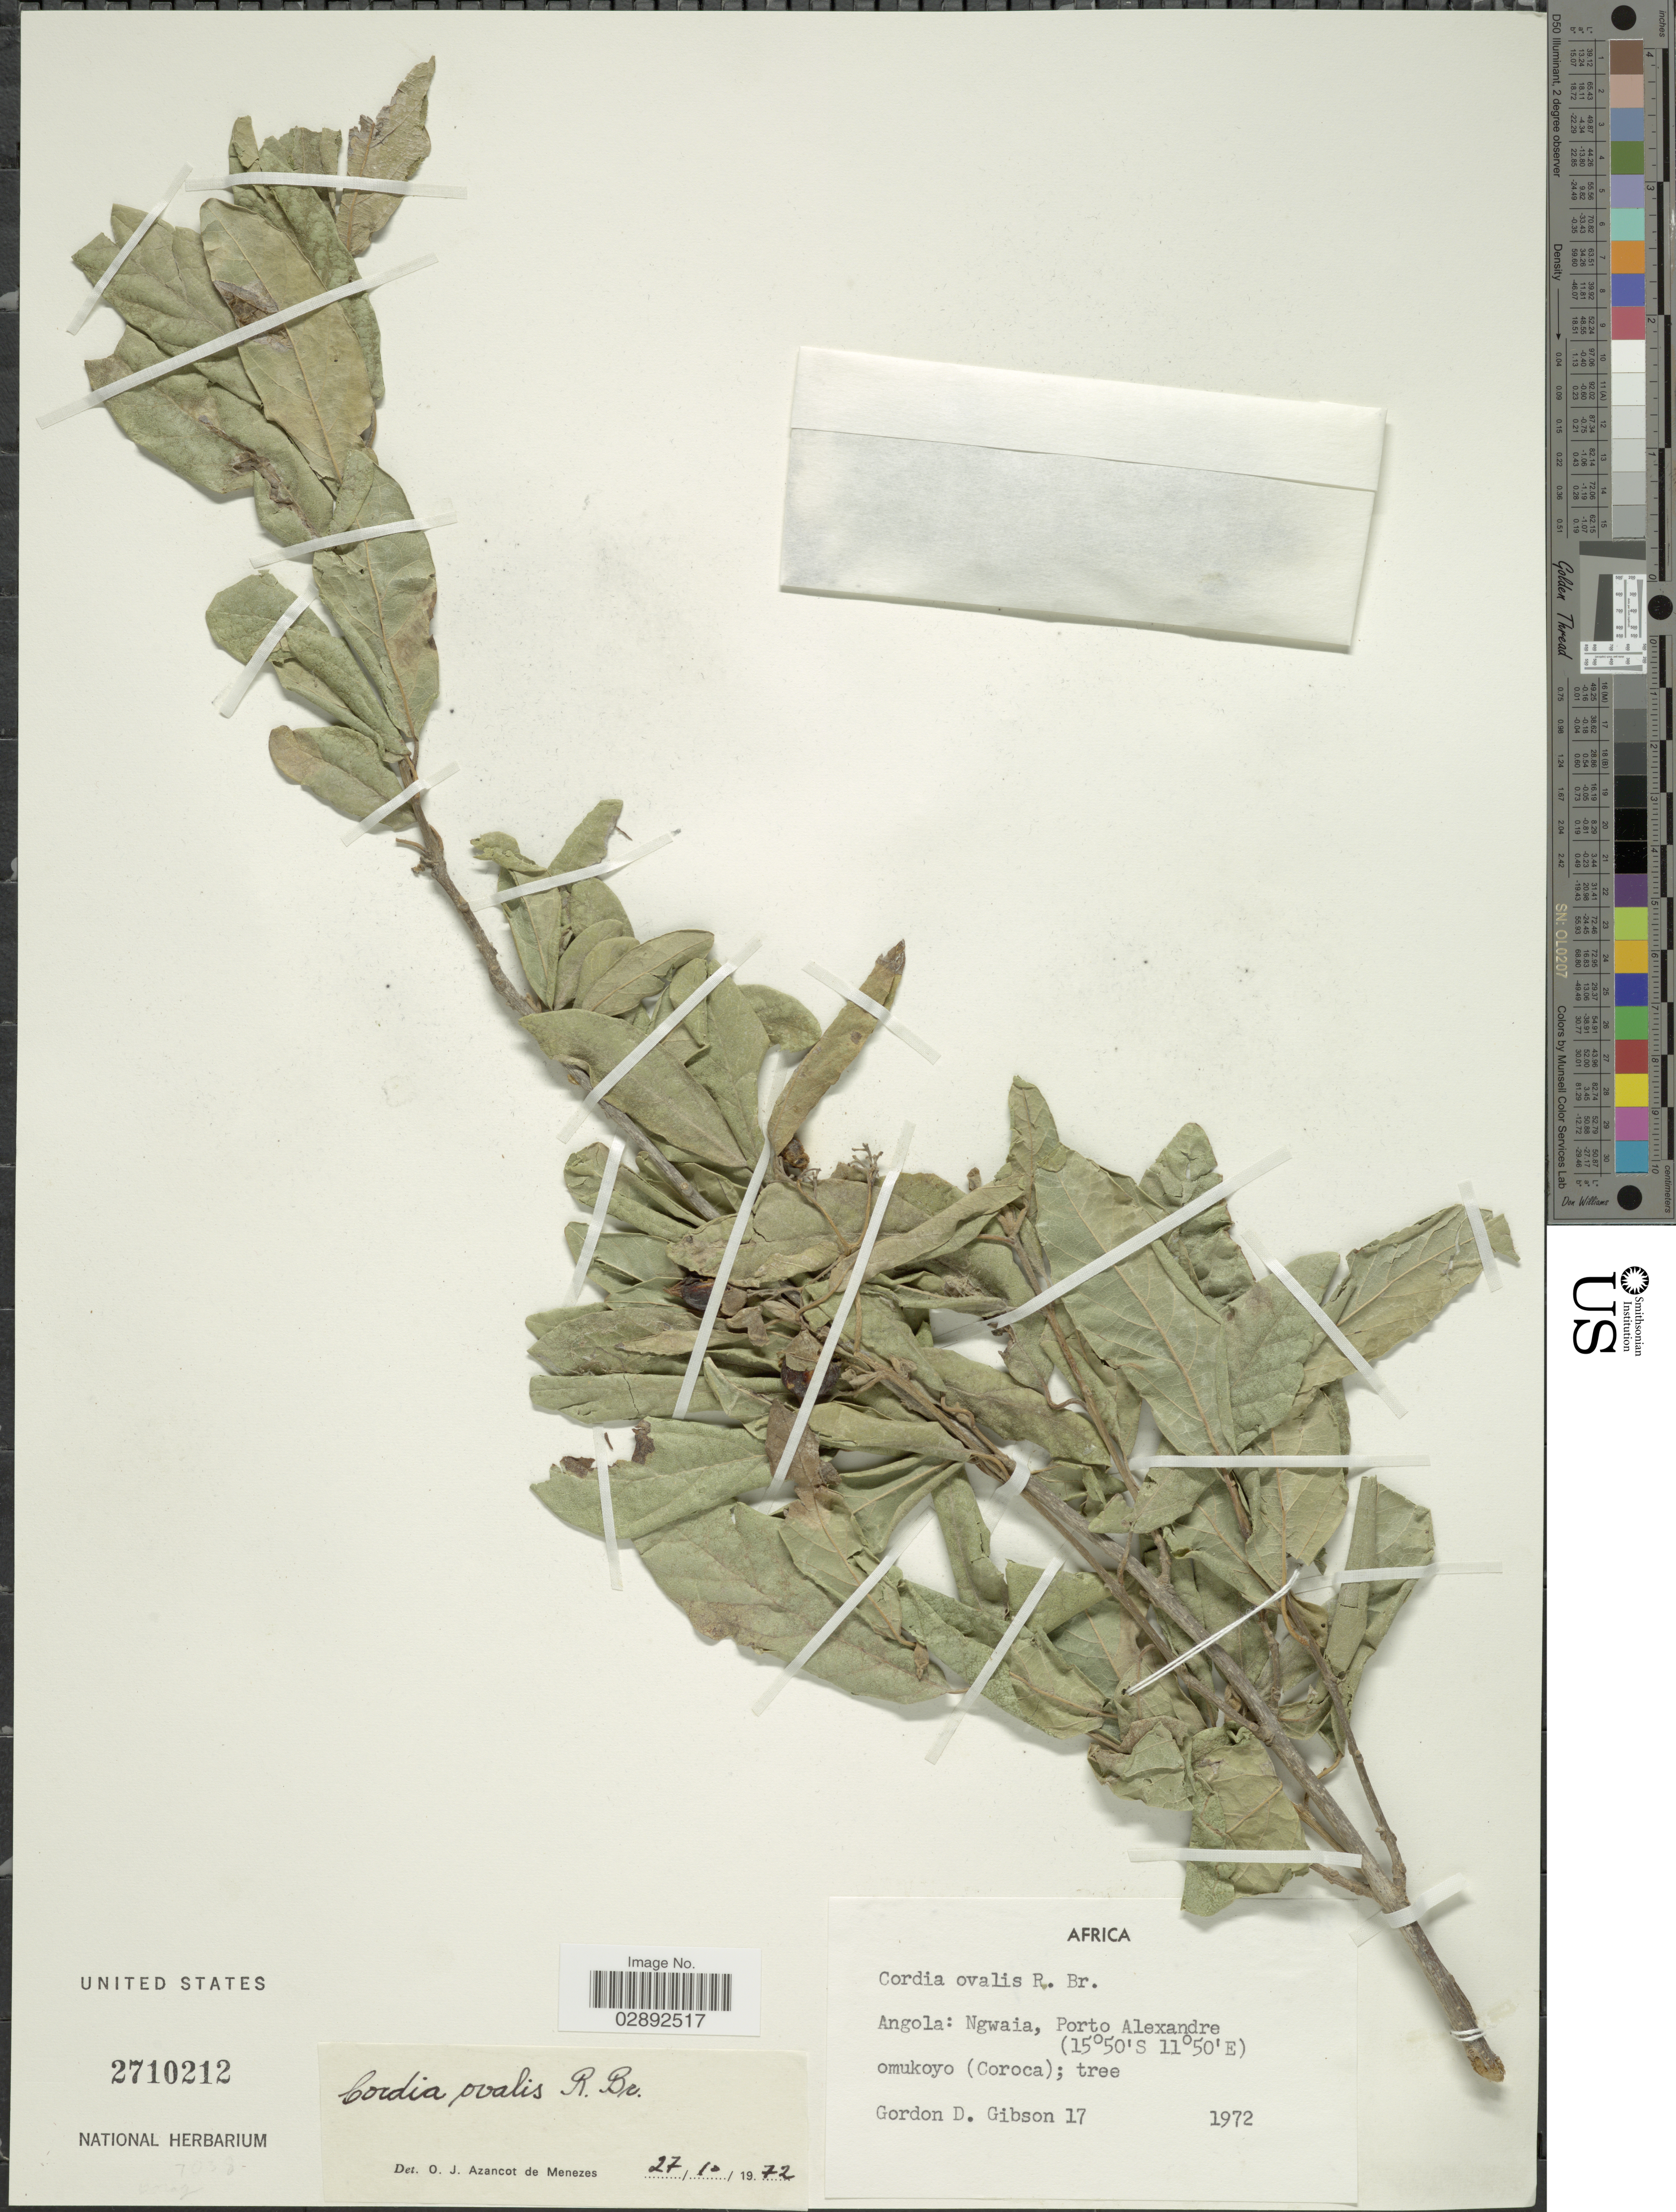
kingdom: Plantae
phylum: Tracheophyta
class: Magnoliopsida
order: Boraginales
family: Cordiaceae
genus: Cordia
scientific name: Cordia ovalis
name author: R. Br. ex DC.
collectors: G. D. Gibson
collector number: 17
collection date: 1972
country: Angola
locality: Ngwaia, Porto Alexandre.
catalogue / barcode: US 2710212